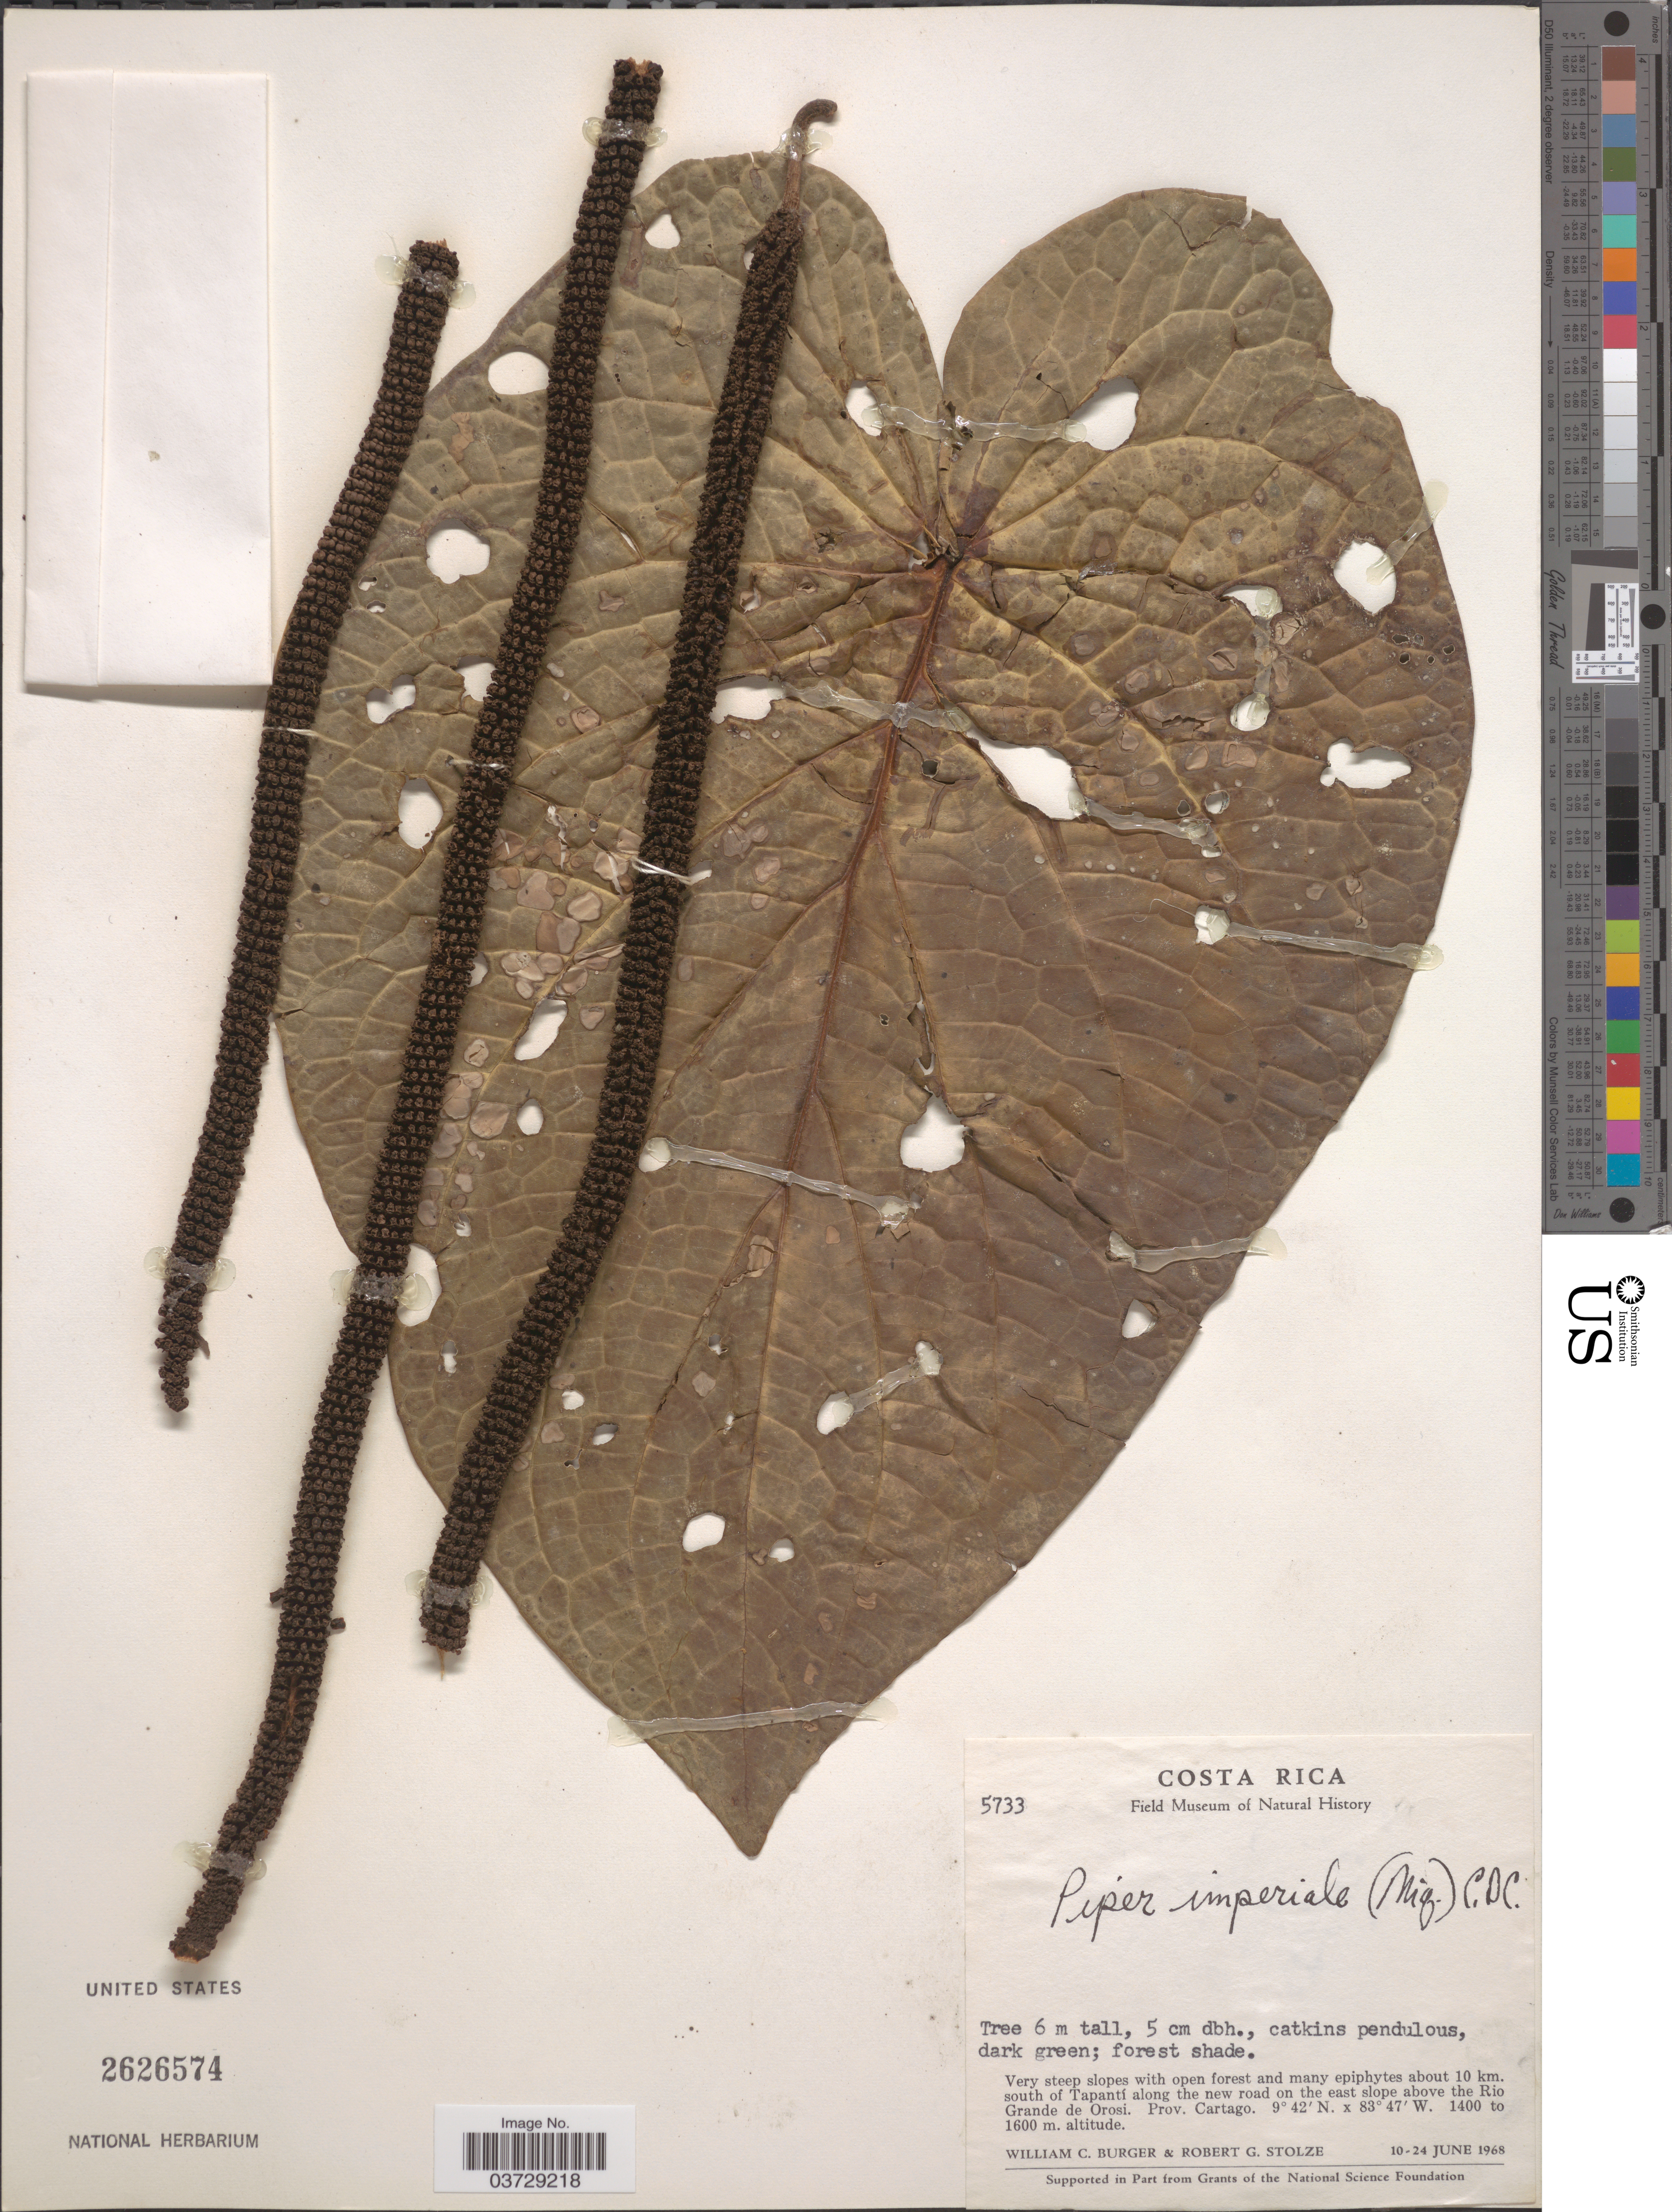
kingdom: Plantae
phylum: Tracheophyta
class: Magnoliopsida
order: Piperales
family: Piperaceae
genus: Piper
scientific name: Piper imperiale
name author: (Miq.) C. DC.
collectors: W. Burger & R. G. Stolze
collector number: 5733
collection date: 1968-06-10/1968-06-24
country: Costa Rica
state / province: Cartago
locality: About 10 km. south of Tapantí along the new road on the east slope above the Rio Grande de Orosi.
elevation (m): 1400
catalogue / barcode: US 2626574